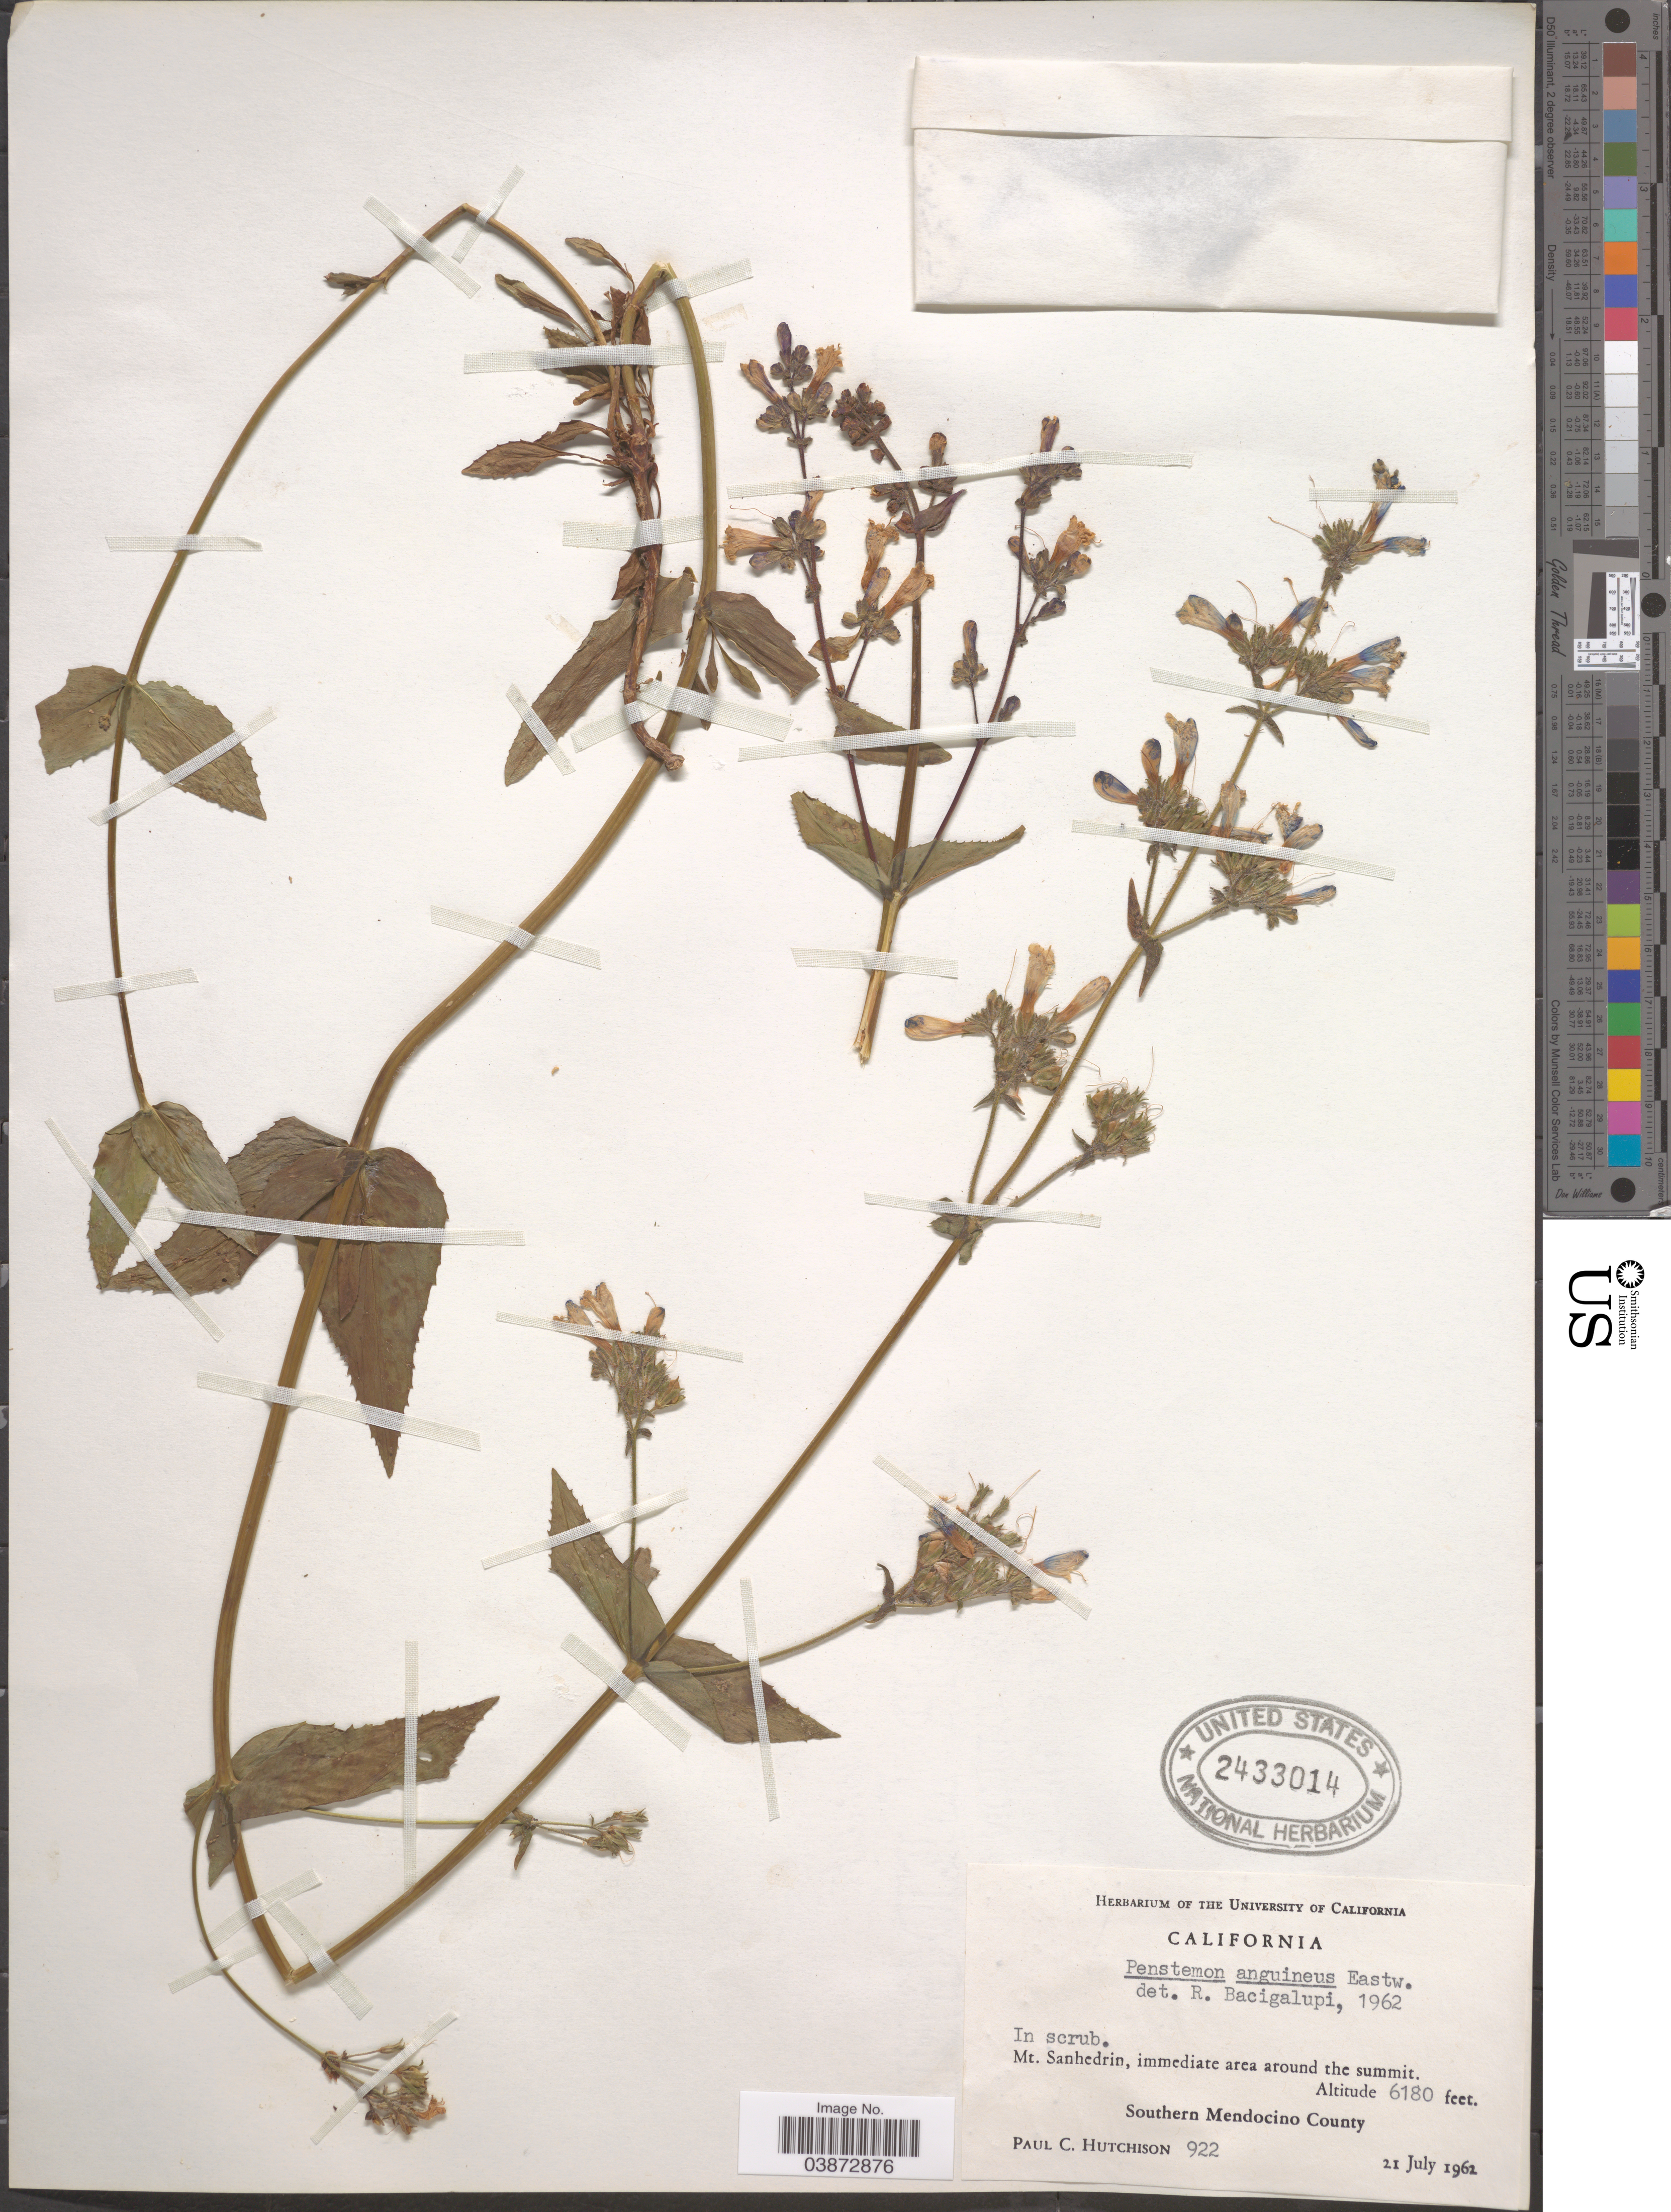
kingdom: Plantae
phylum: Tracheophyta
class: Magnoliopsida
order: Lamiales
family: Plantaginaceae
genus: Penstemon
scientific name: Penstemon anguineus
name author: Eastw.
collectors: P. C. Hutchison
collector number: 922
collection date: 1962-07-21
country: United States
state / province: California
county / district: Mendocino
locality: Mt. Sanhedrin, immediate area around the summit. Southern Mendocino County.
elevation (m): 1884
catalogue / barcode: US 2433014